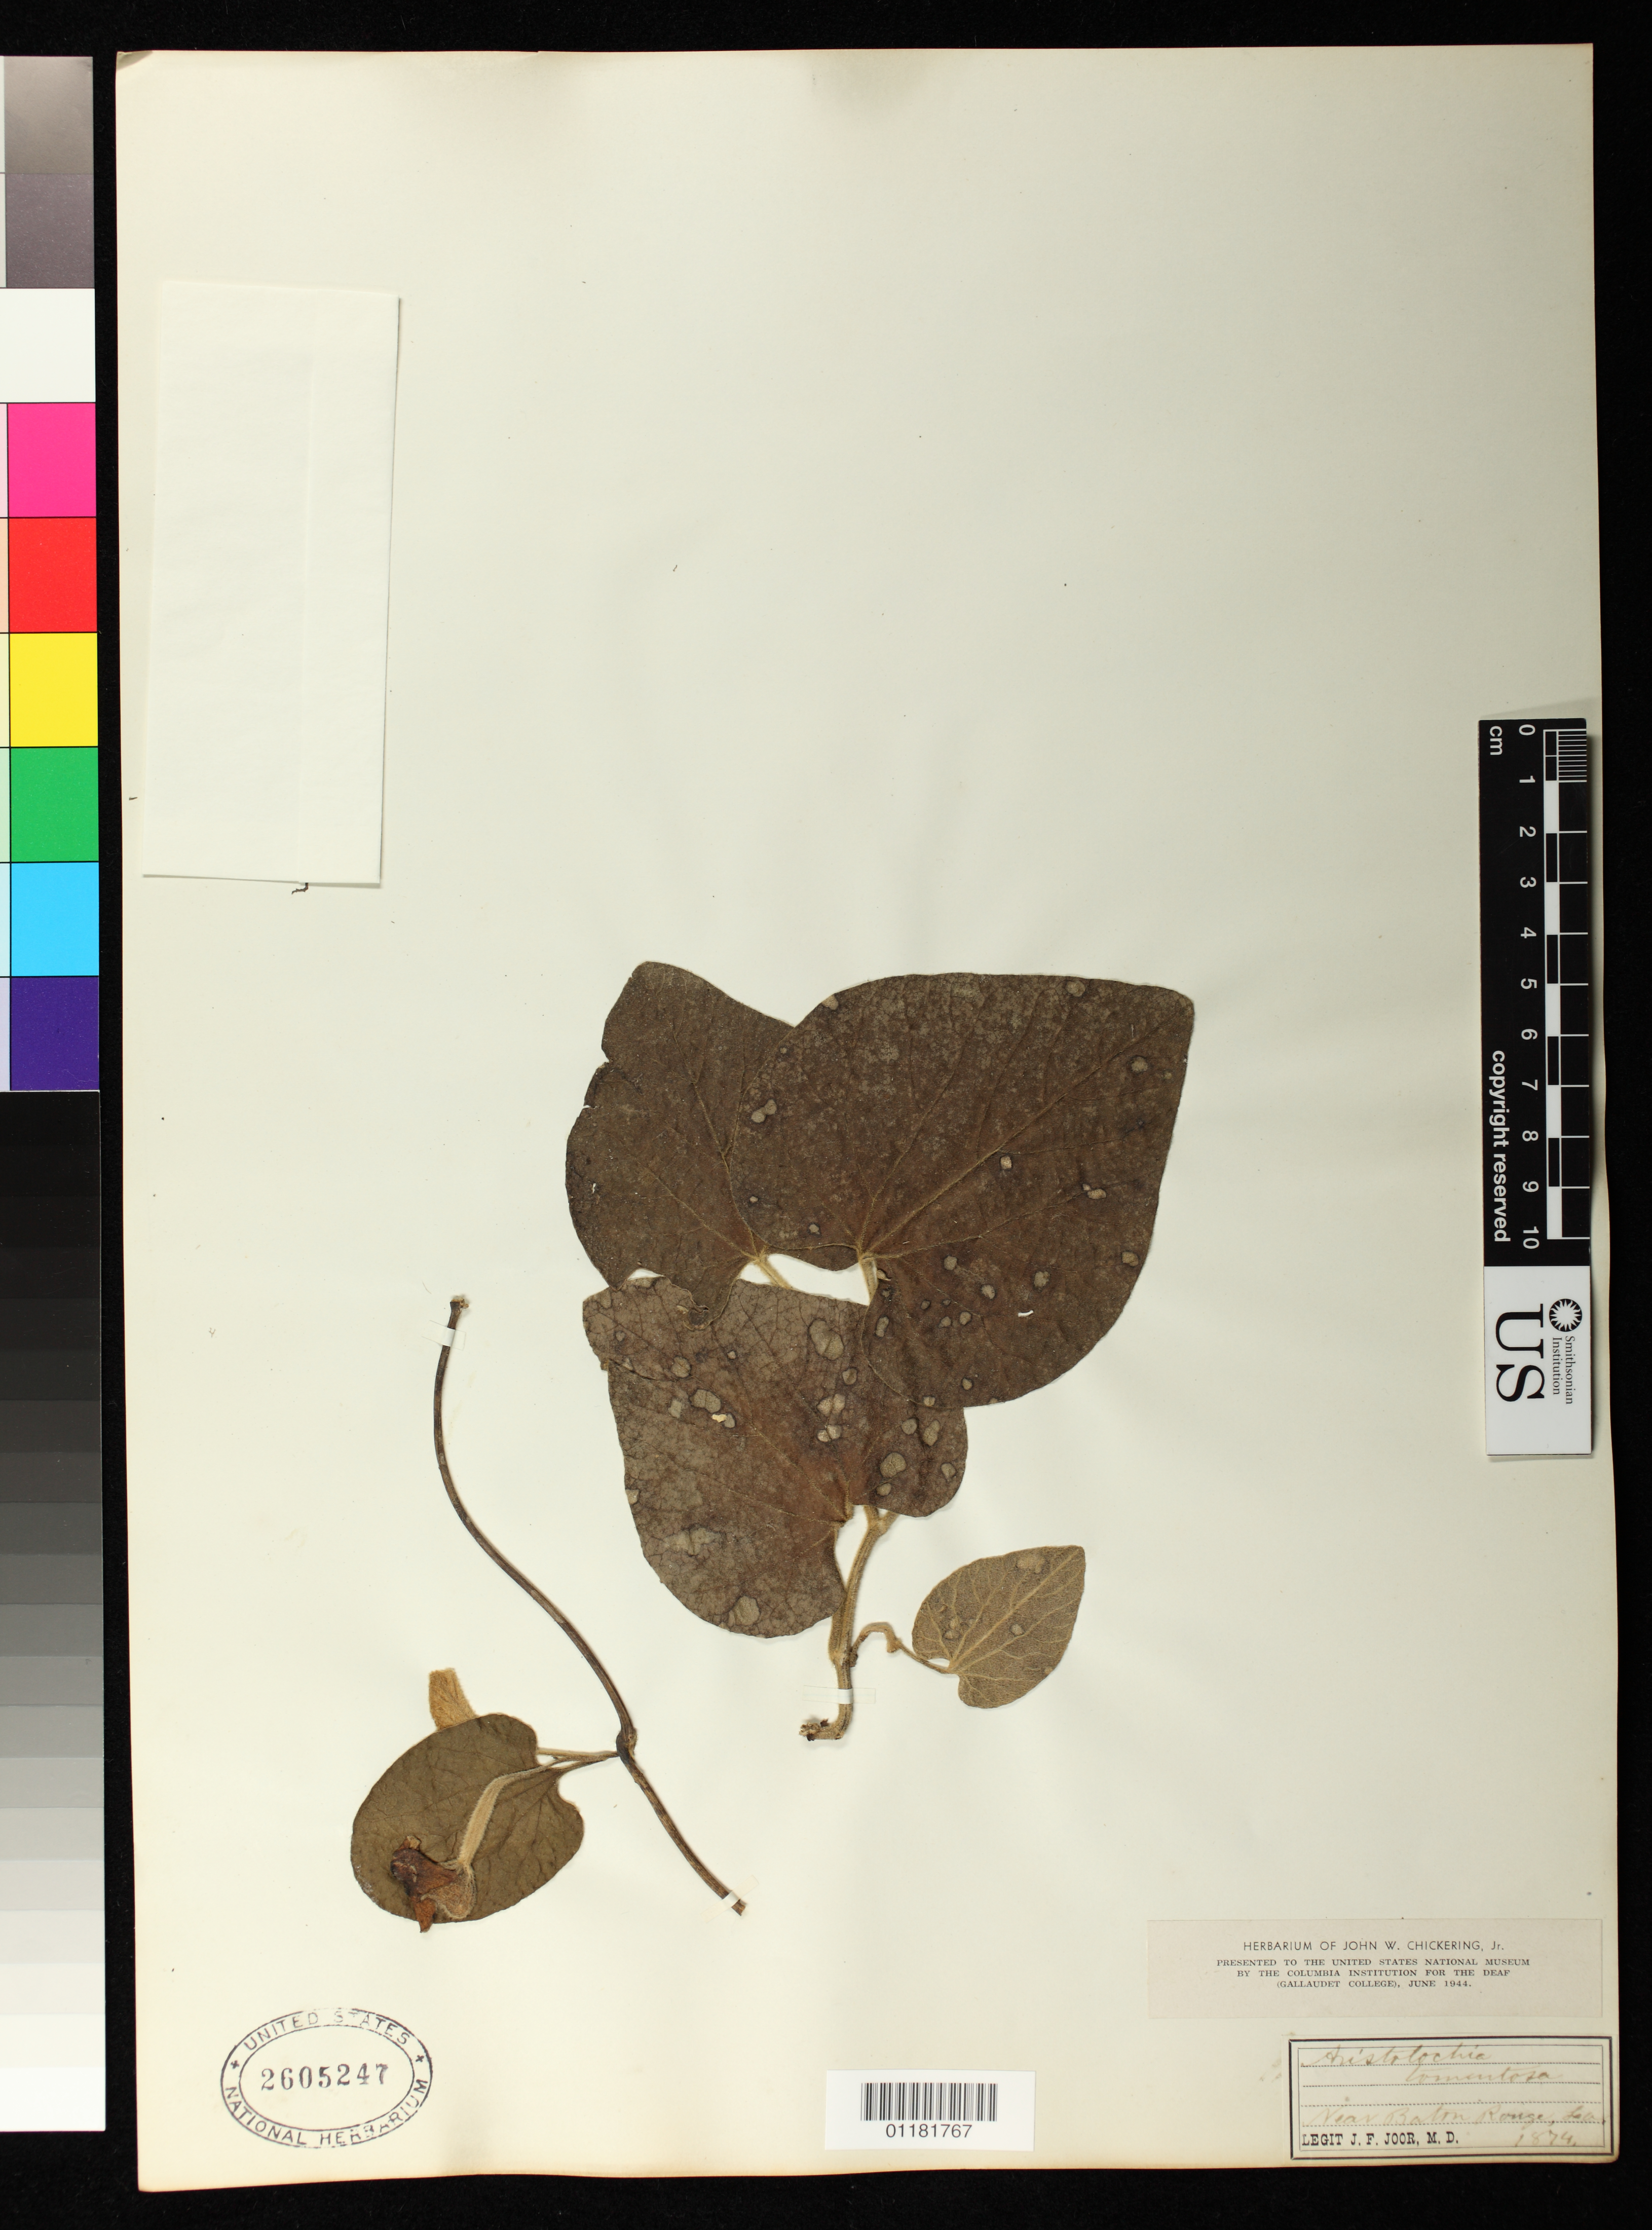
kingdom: Plantae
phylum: Tracheophyta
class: Magnoliopsida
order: Piperales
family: Aristolochiaceae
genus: Aristolochia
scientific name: Aristolochia tomentosa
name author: Sims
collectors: J. F. Joor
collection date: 1874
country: United States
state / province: Louisiana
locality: Near Baton Rouge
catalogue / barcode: US 2605247